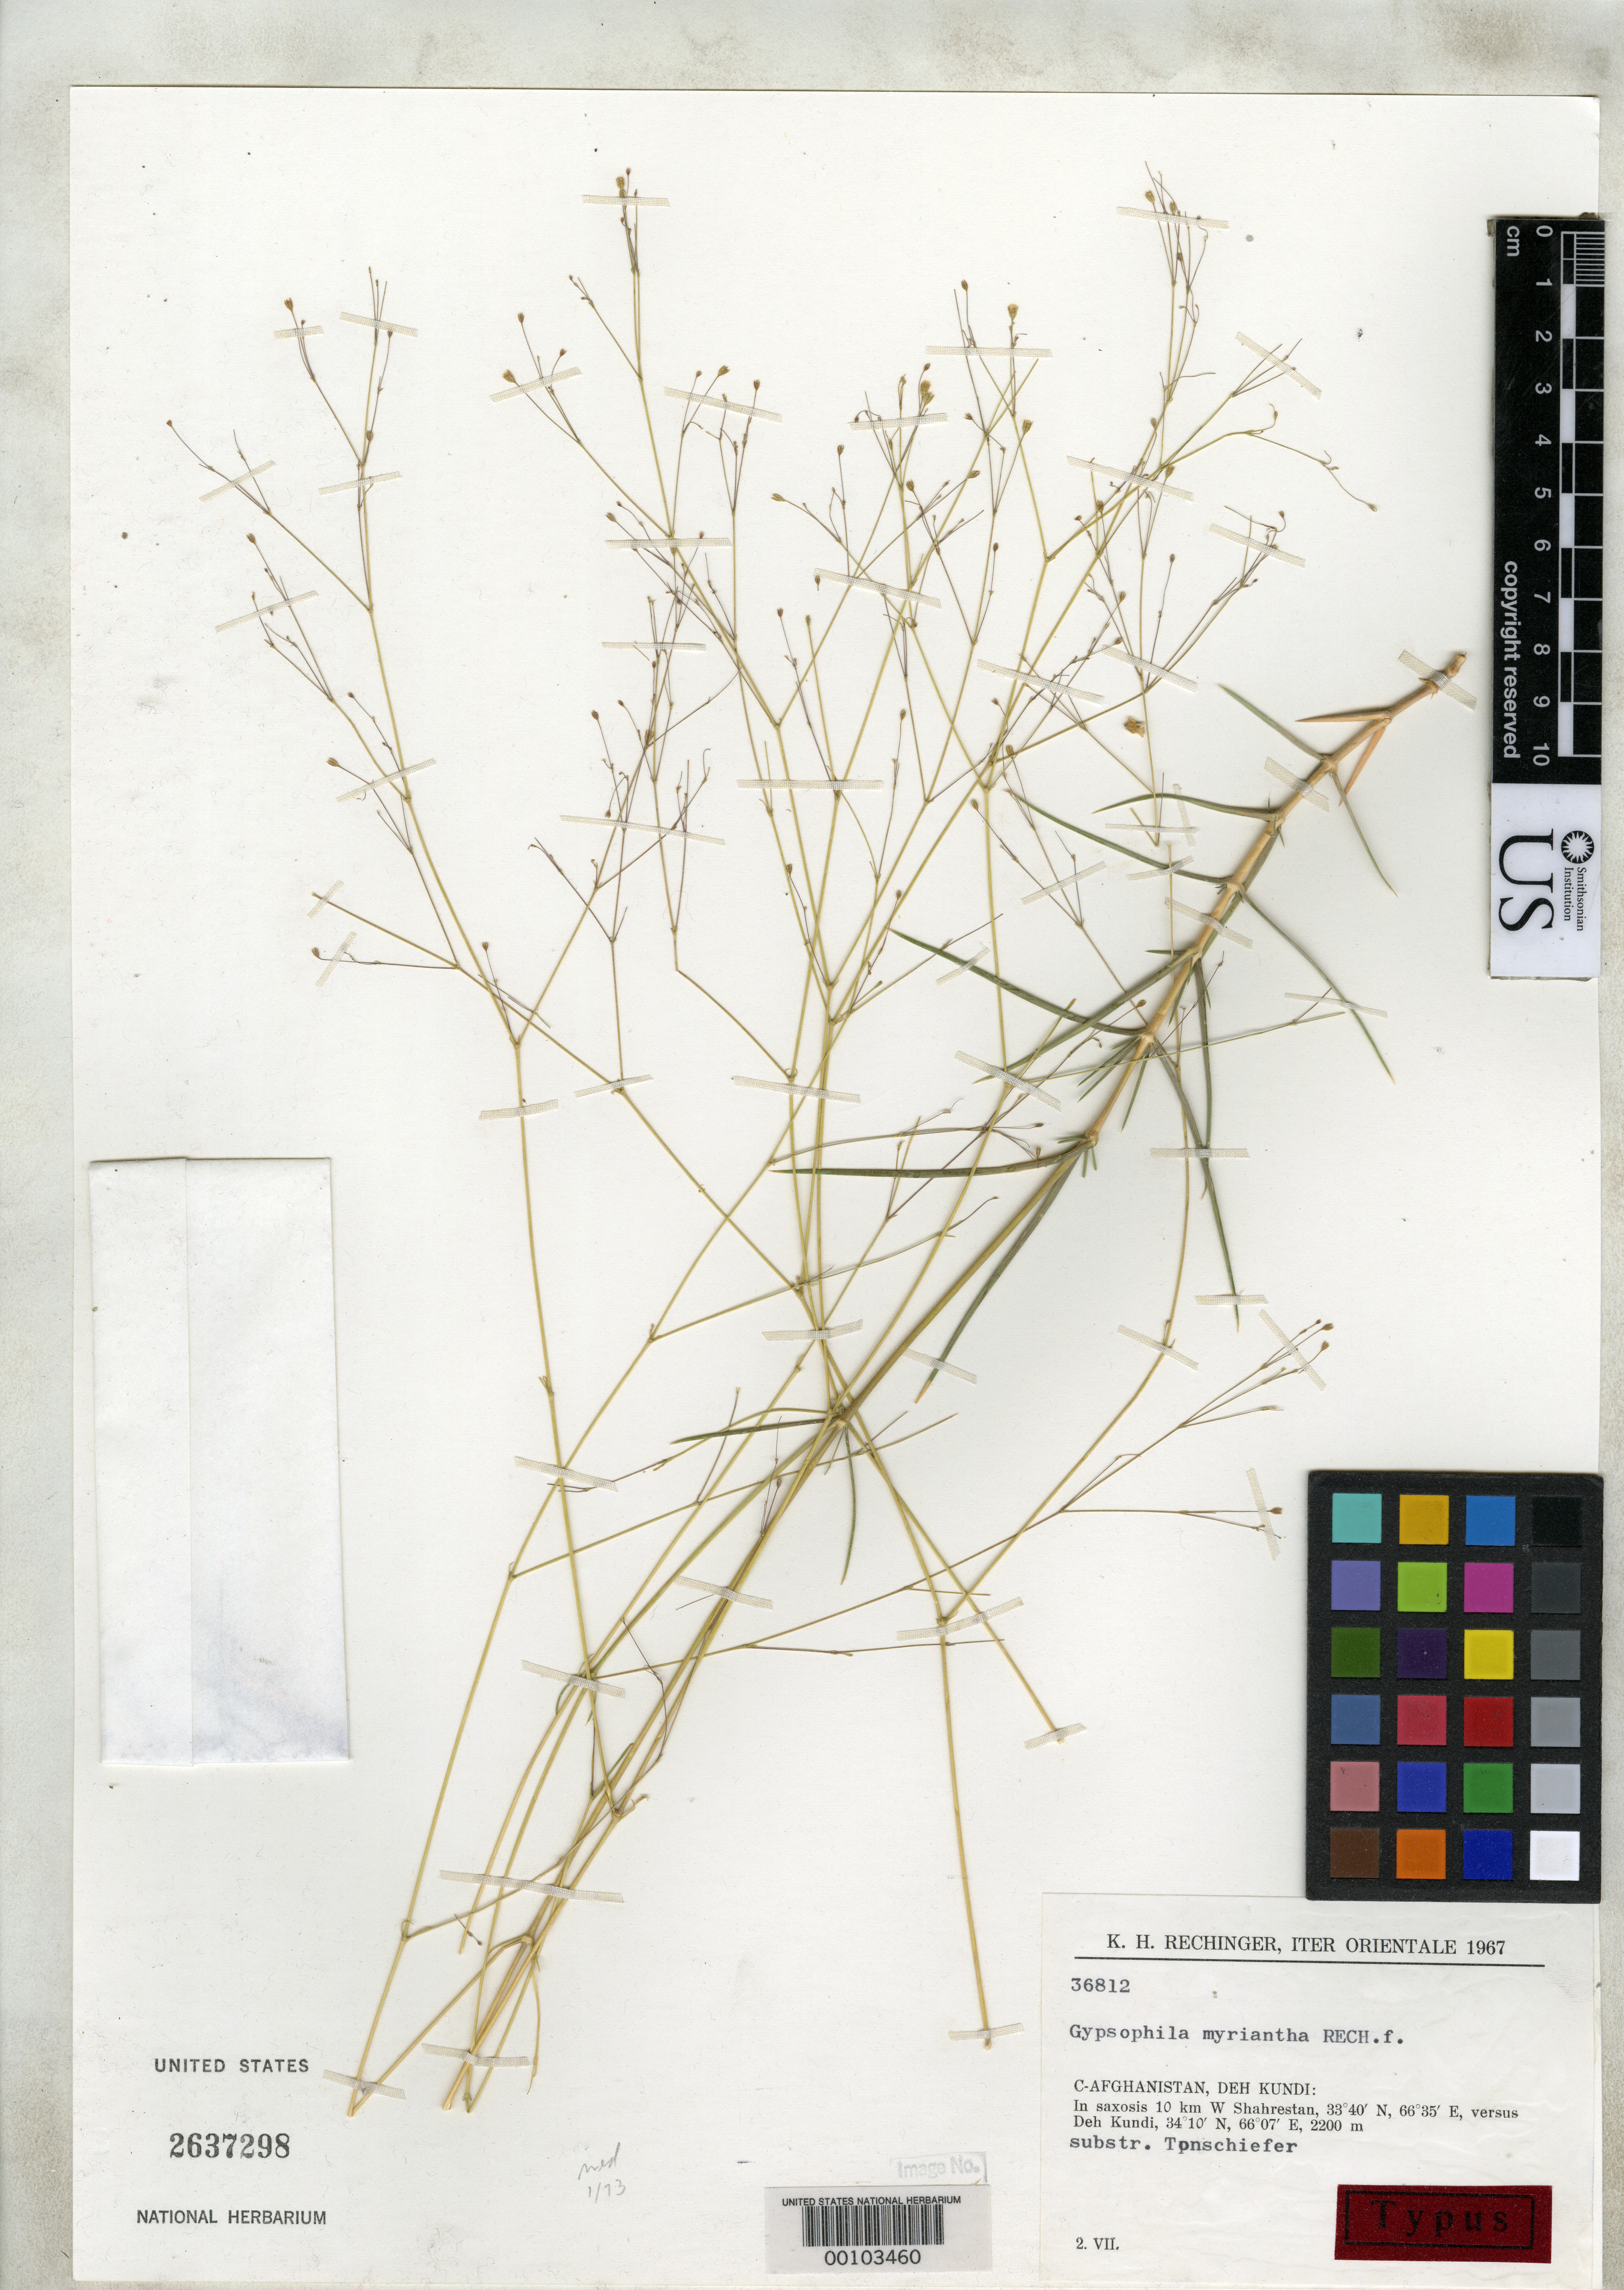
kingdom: Plantae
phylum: Tracheophyta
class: Magnoliopsida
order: Caryophyllales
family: Caryophyllaceae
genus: Gypsophila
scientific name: Gypsophila myriantha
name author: Rech. f.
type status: Type Collection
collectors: K. H. Rechinger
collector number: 36812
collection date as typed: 02 Jul 1967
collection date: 1967-07-02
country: Afghanistan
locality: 10 km W Shahrestan, deh Kundi.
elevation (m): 2200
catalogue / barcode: US 2637298